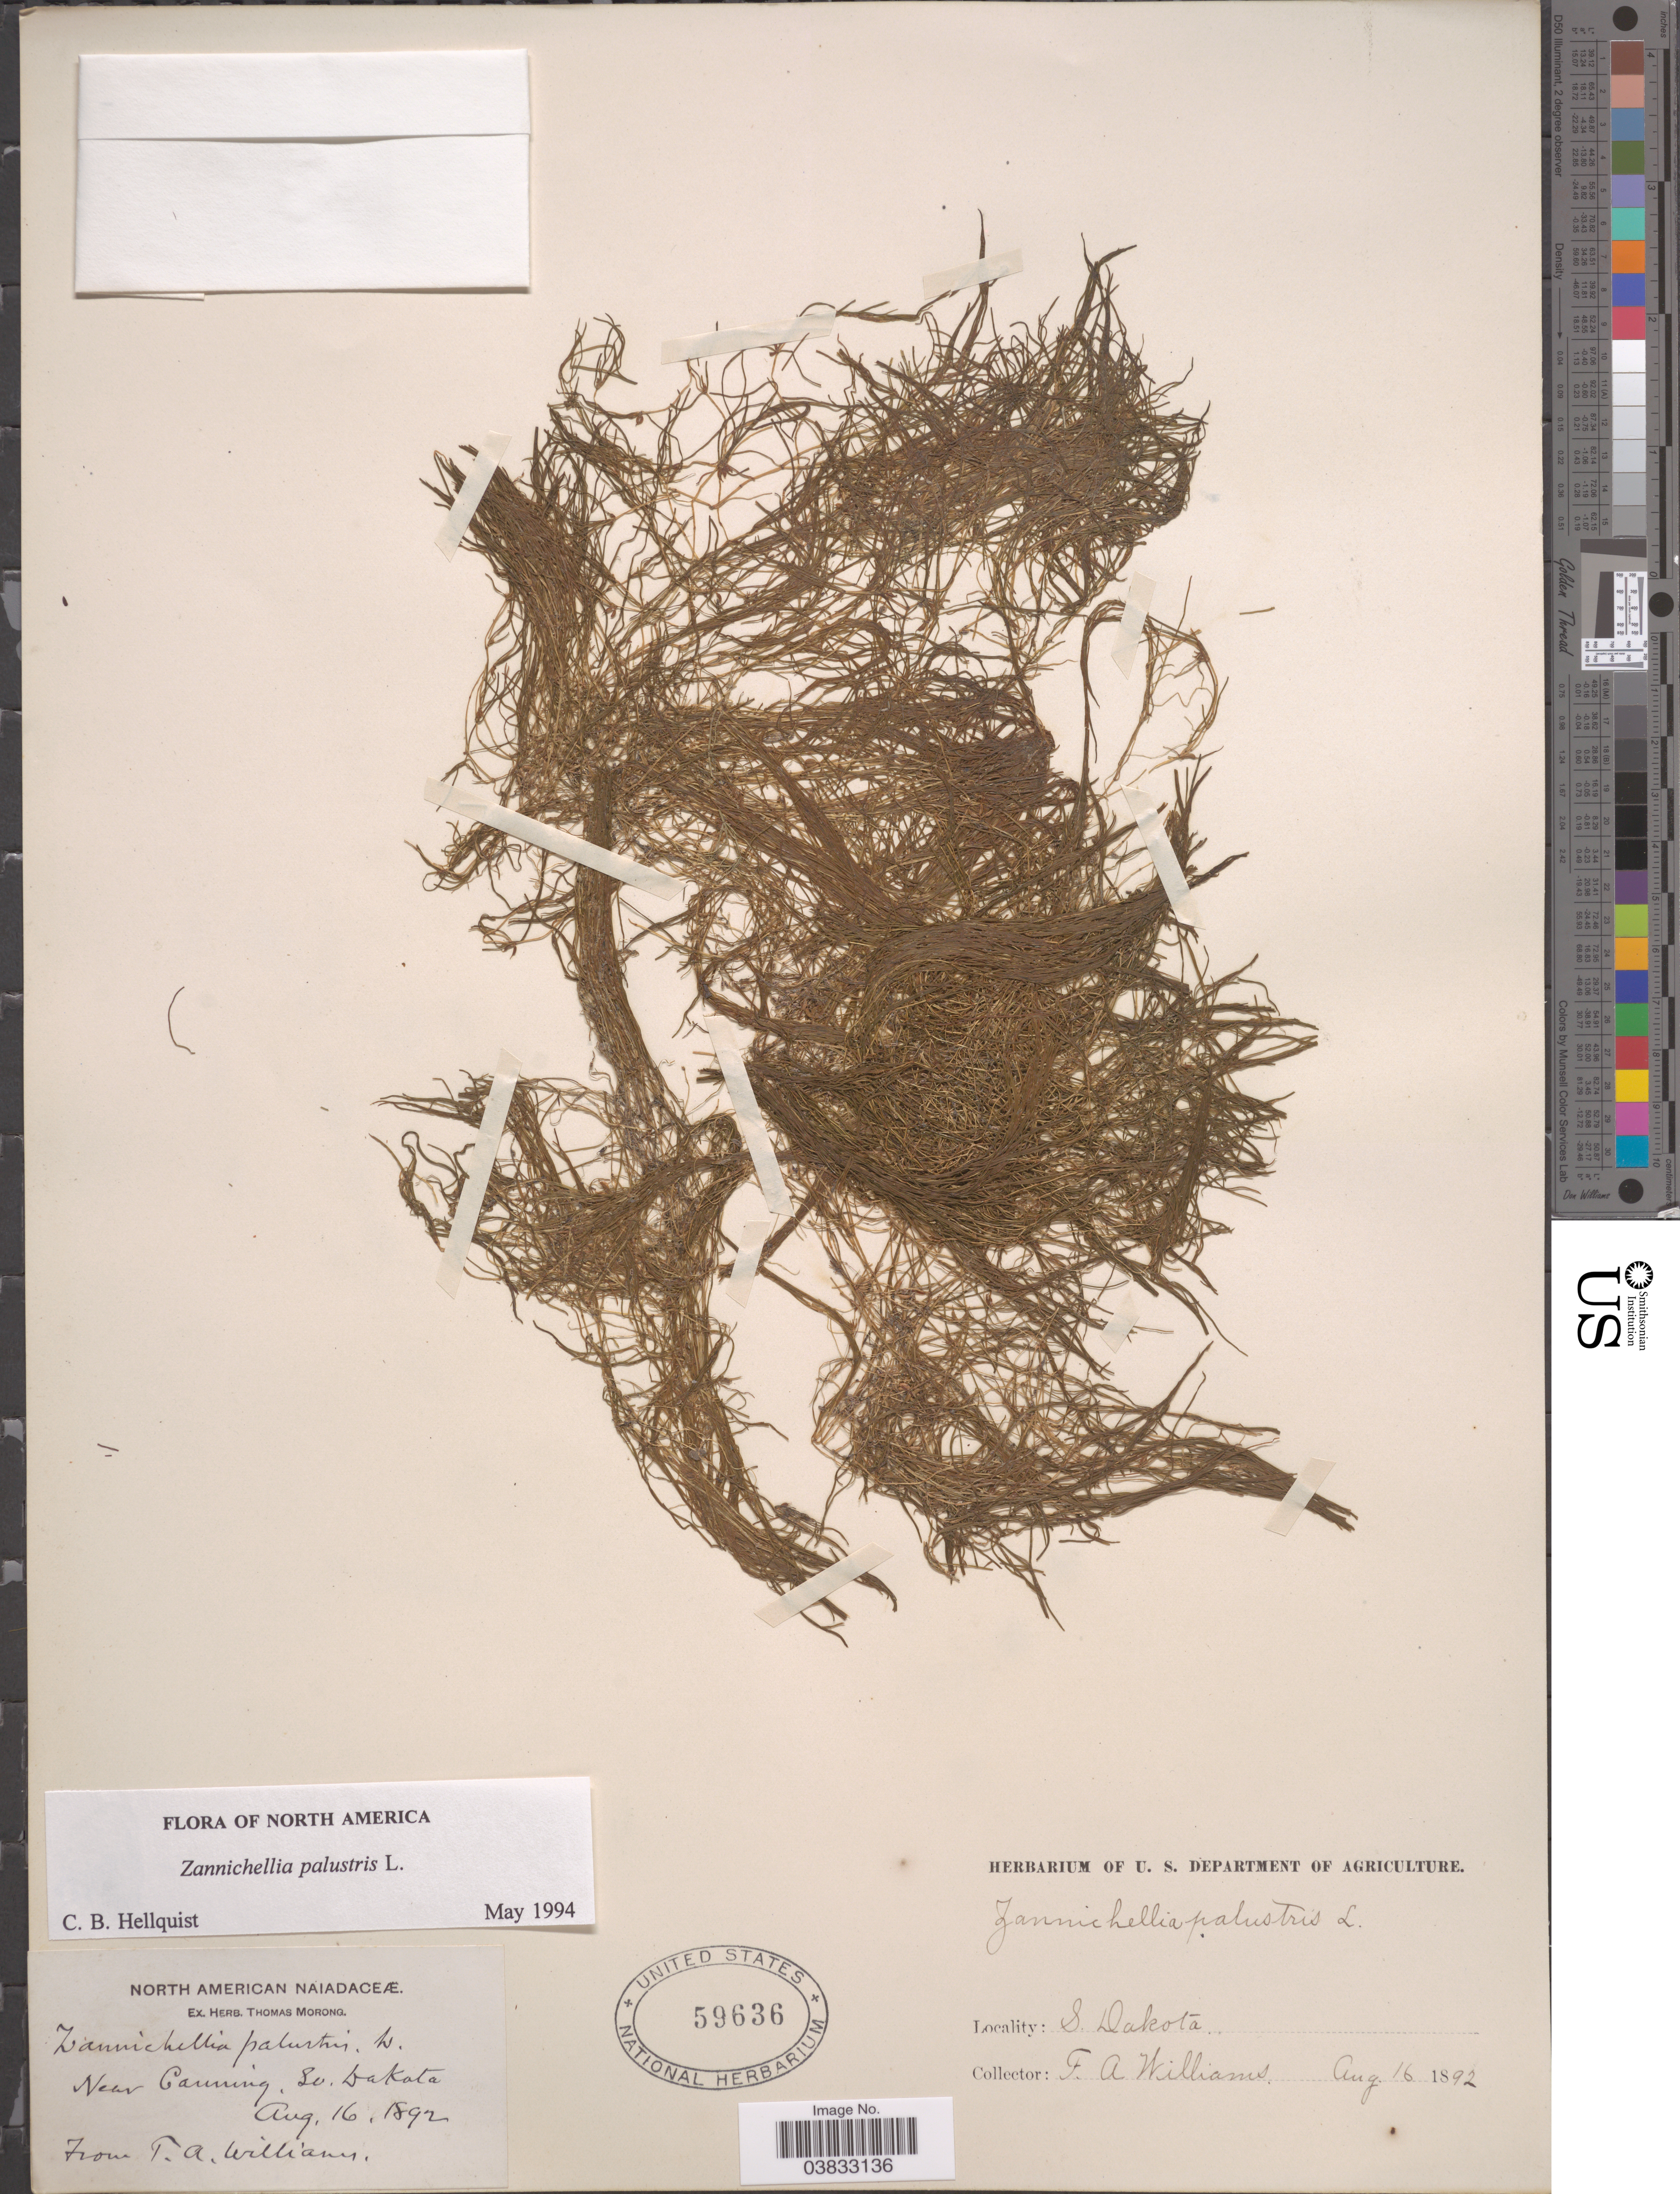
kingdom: Plantae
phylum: Tracheophyta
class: Liliopsida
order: Alismatales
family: Potamogetonaceae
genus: Zannichellia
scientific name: Zannichellia palustris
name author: L.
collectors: T. Williams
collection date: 1892-08-16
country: United States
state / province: South Dakota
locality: Near Canning.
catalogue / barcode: US 59636